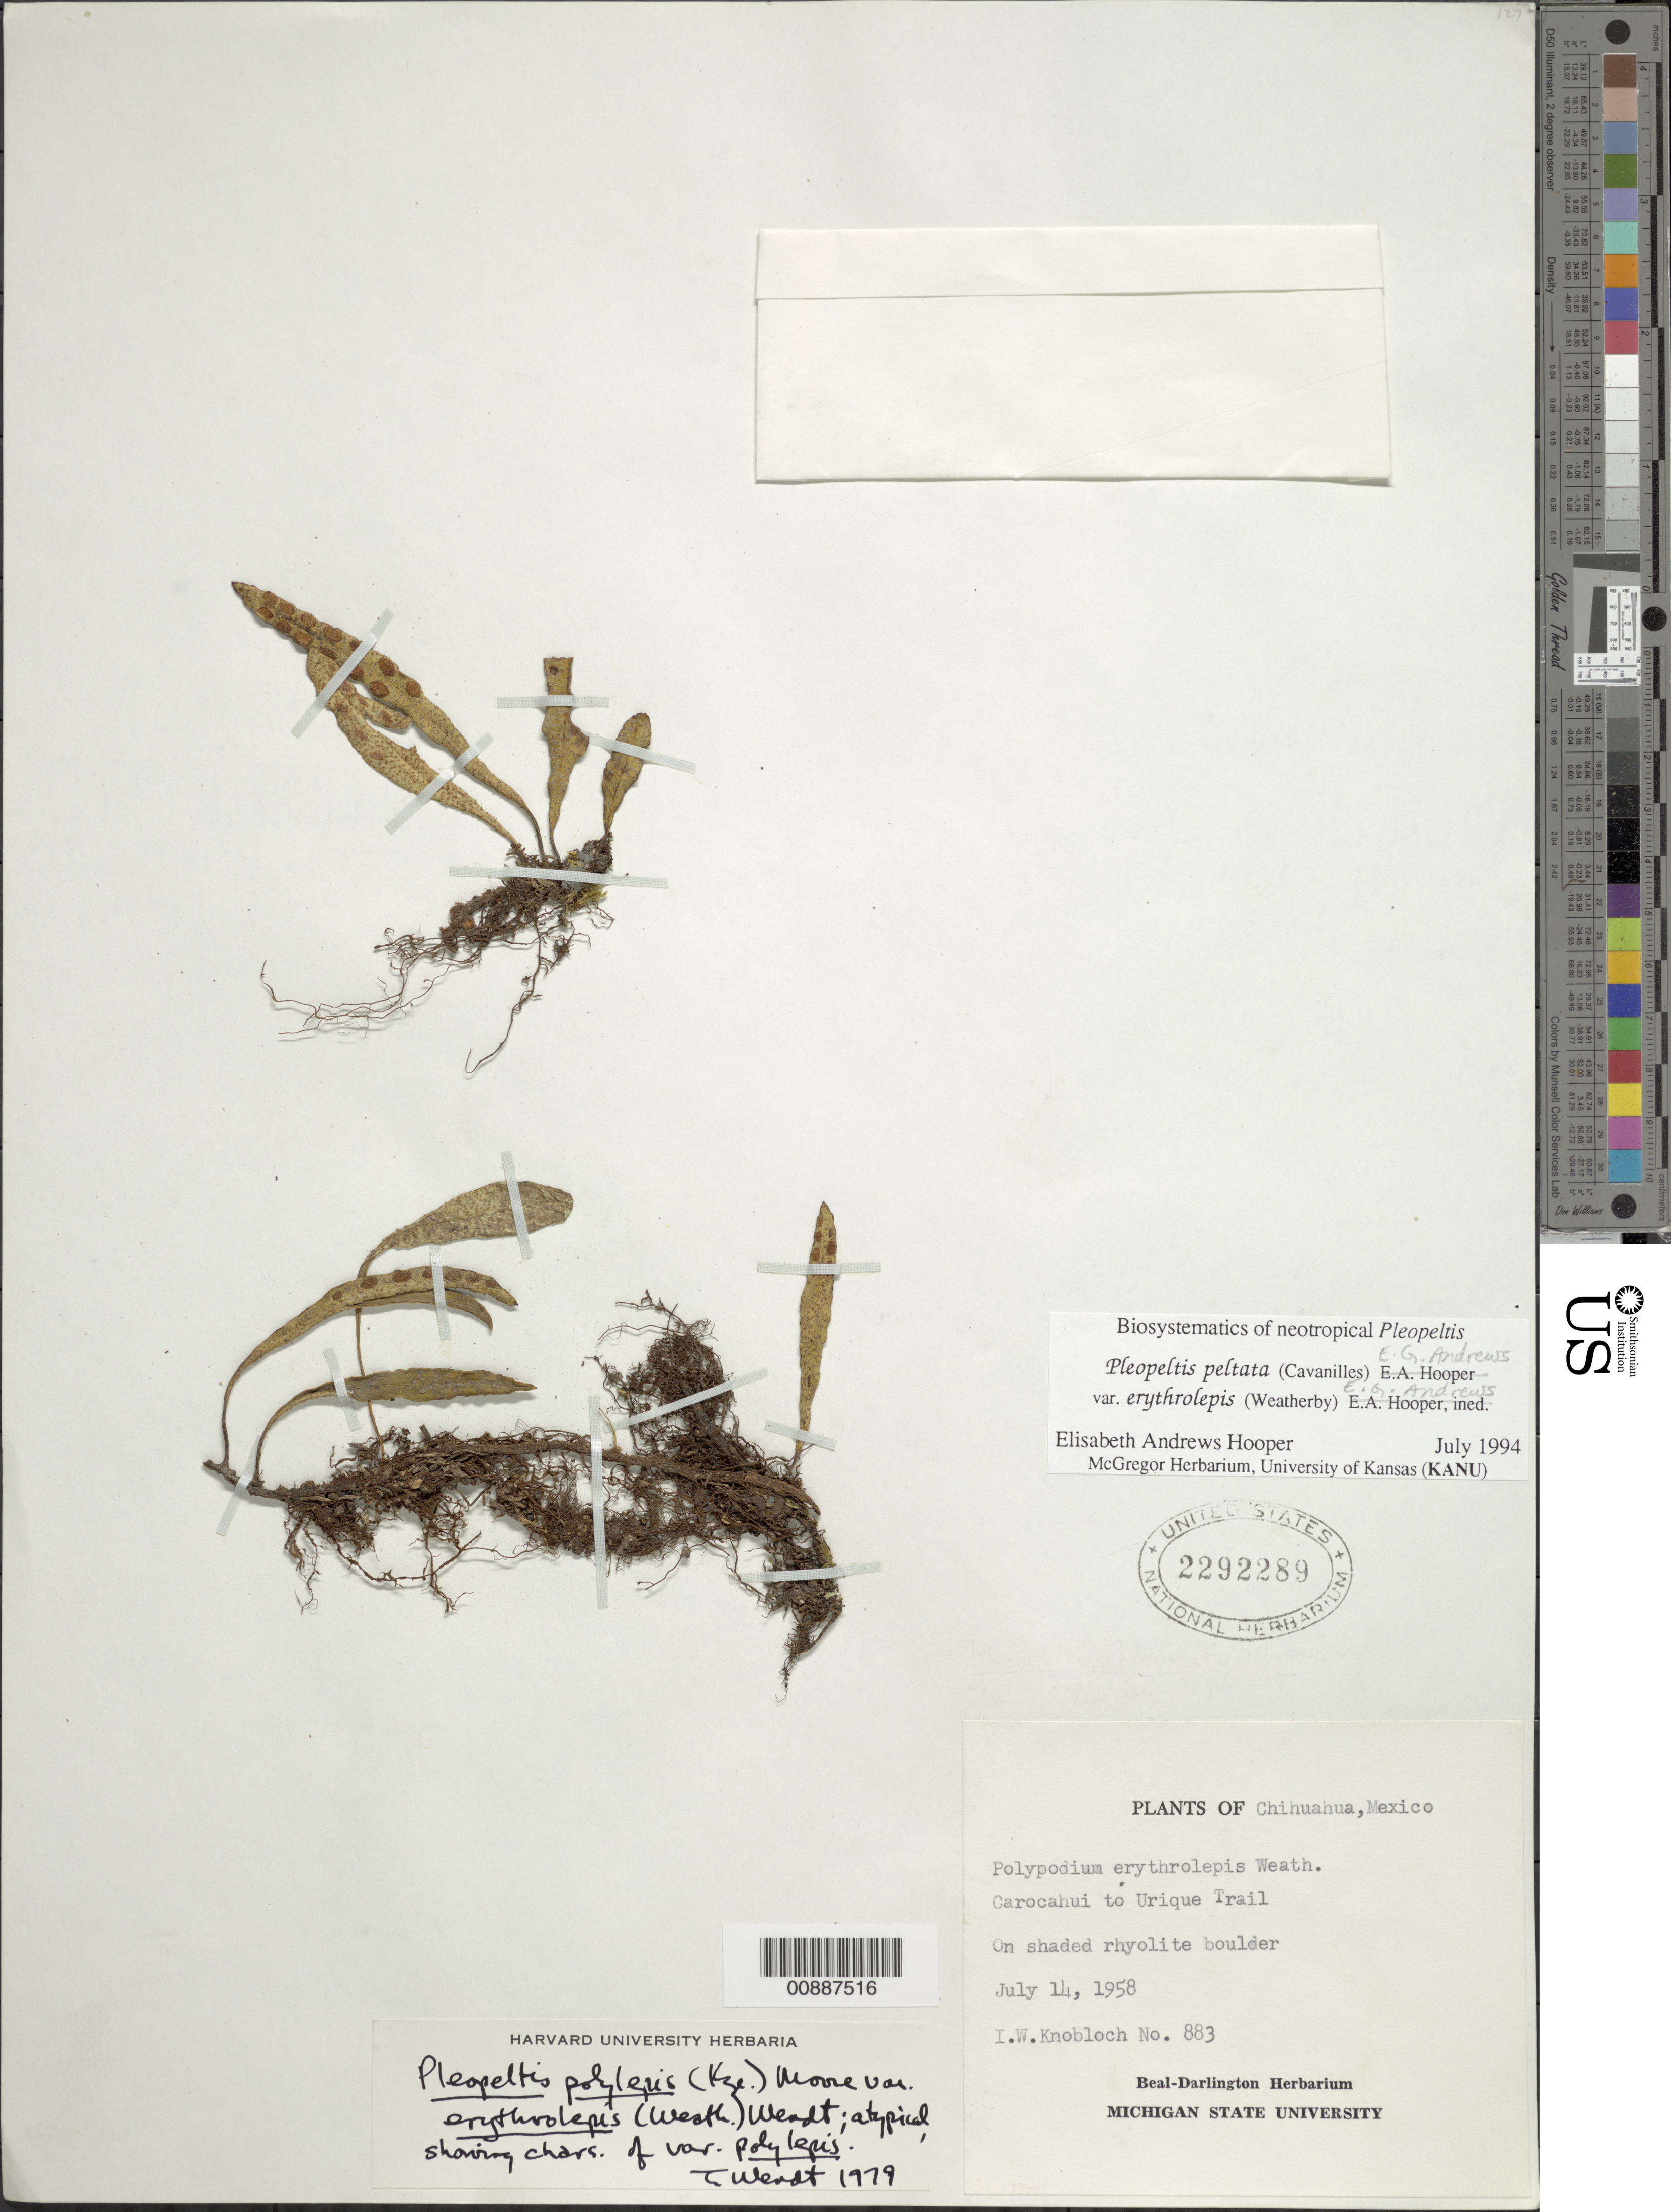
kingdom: Plantae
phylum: Tracheophyta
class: Polypodiopsida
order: Polypodiales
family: Polypodiaceae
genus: Pleopeltis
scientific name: Pleopeltis peltata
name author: Scort.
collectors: I. W. Knobloch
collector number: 883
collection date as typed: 14 Jul 1958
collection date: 1958-07-14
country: Mexico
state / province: Chihuahua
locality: Carocahui to Urique Trail.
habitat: On shaded rhyolite boulder.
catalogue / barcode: US 2292289